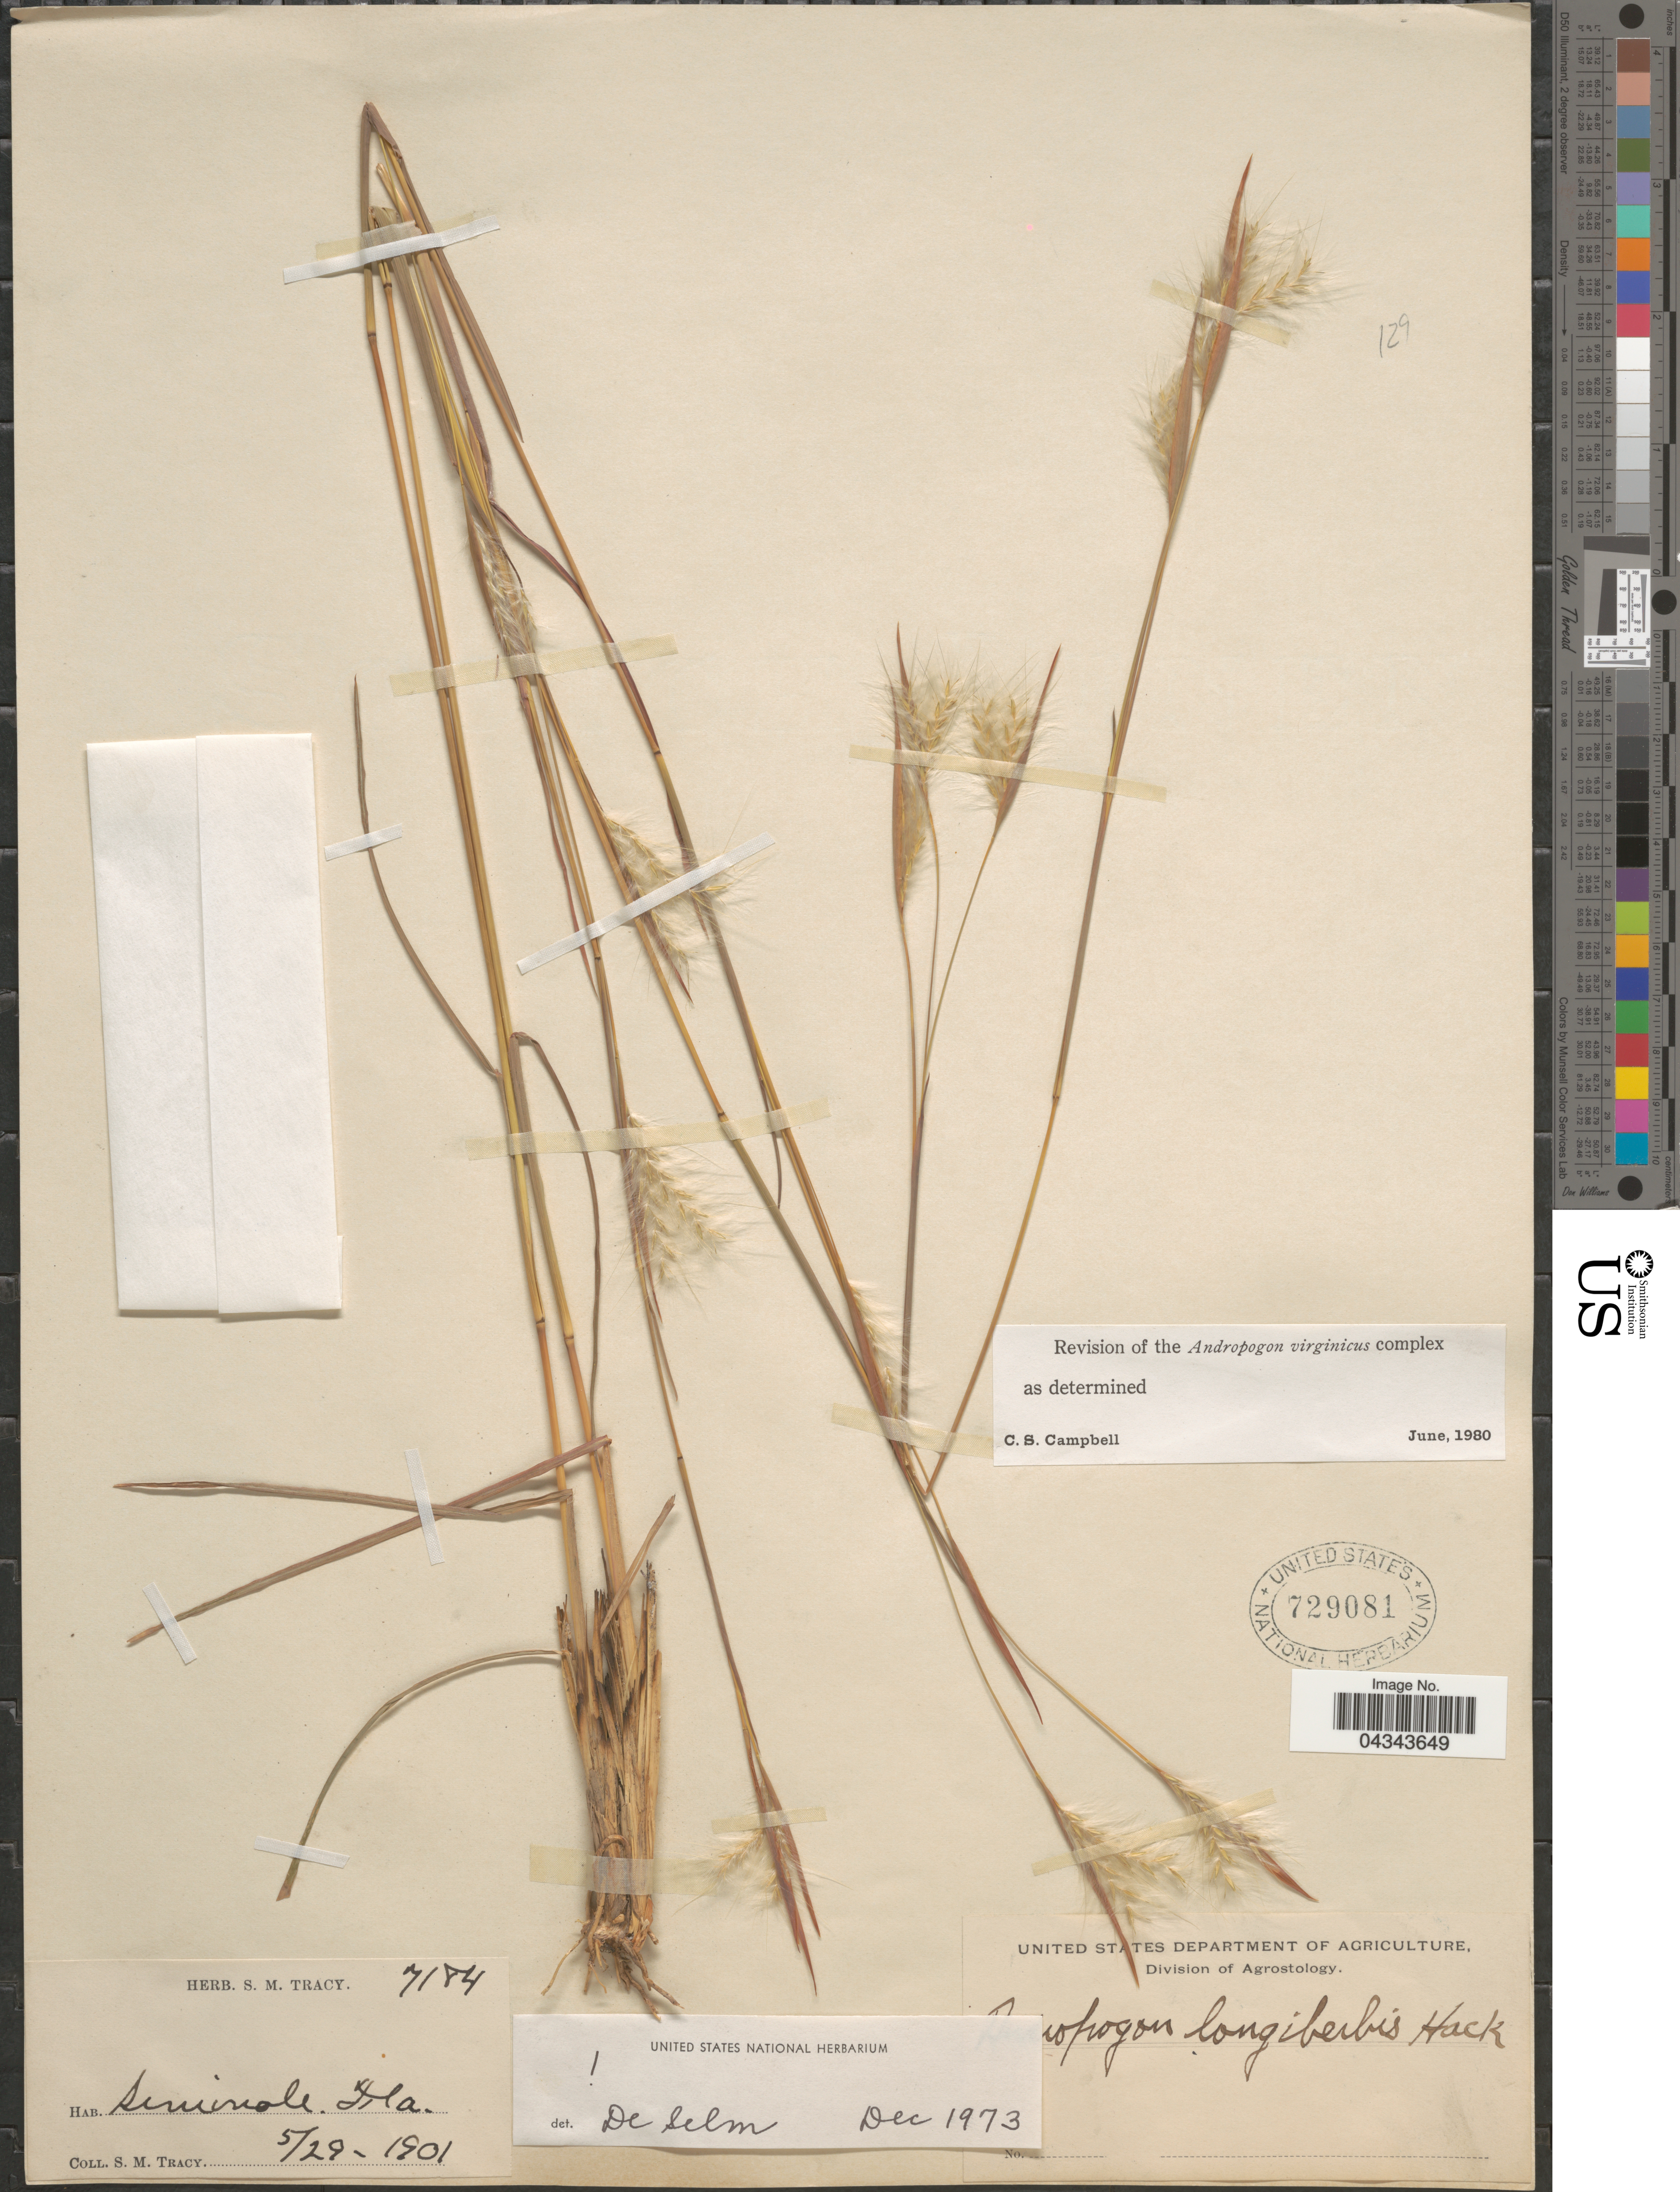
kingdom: Plantae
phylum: Tracheophyta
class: Liliopsida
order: Poales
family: Poaceae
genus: Andropogon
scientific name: Andropogon longiberbis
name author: Hack.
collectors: S. M. Tracy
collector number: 7184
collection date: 1901-05-29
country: United States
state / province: Florida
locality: Seminole.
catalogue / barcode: US 729081